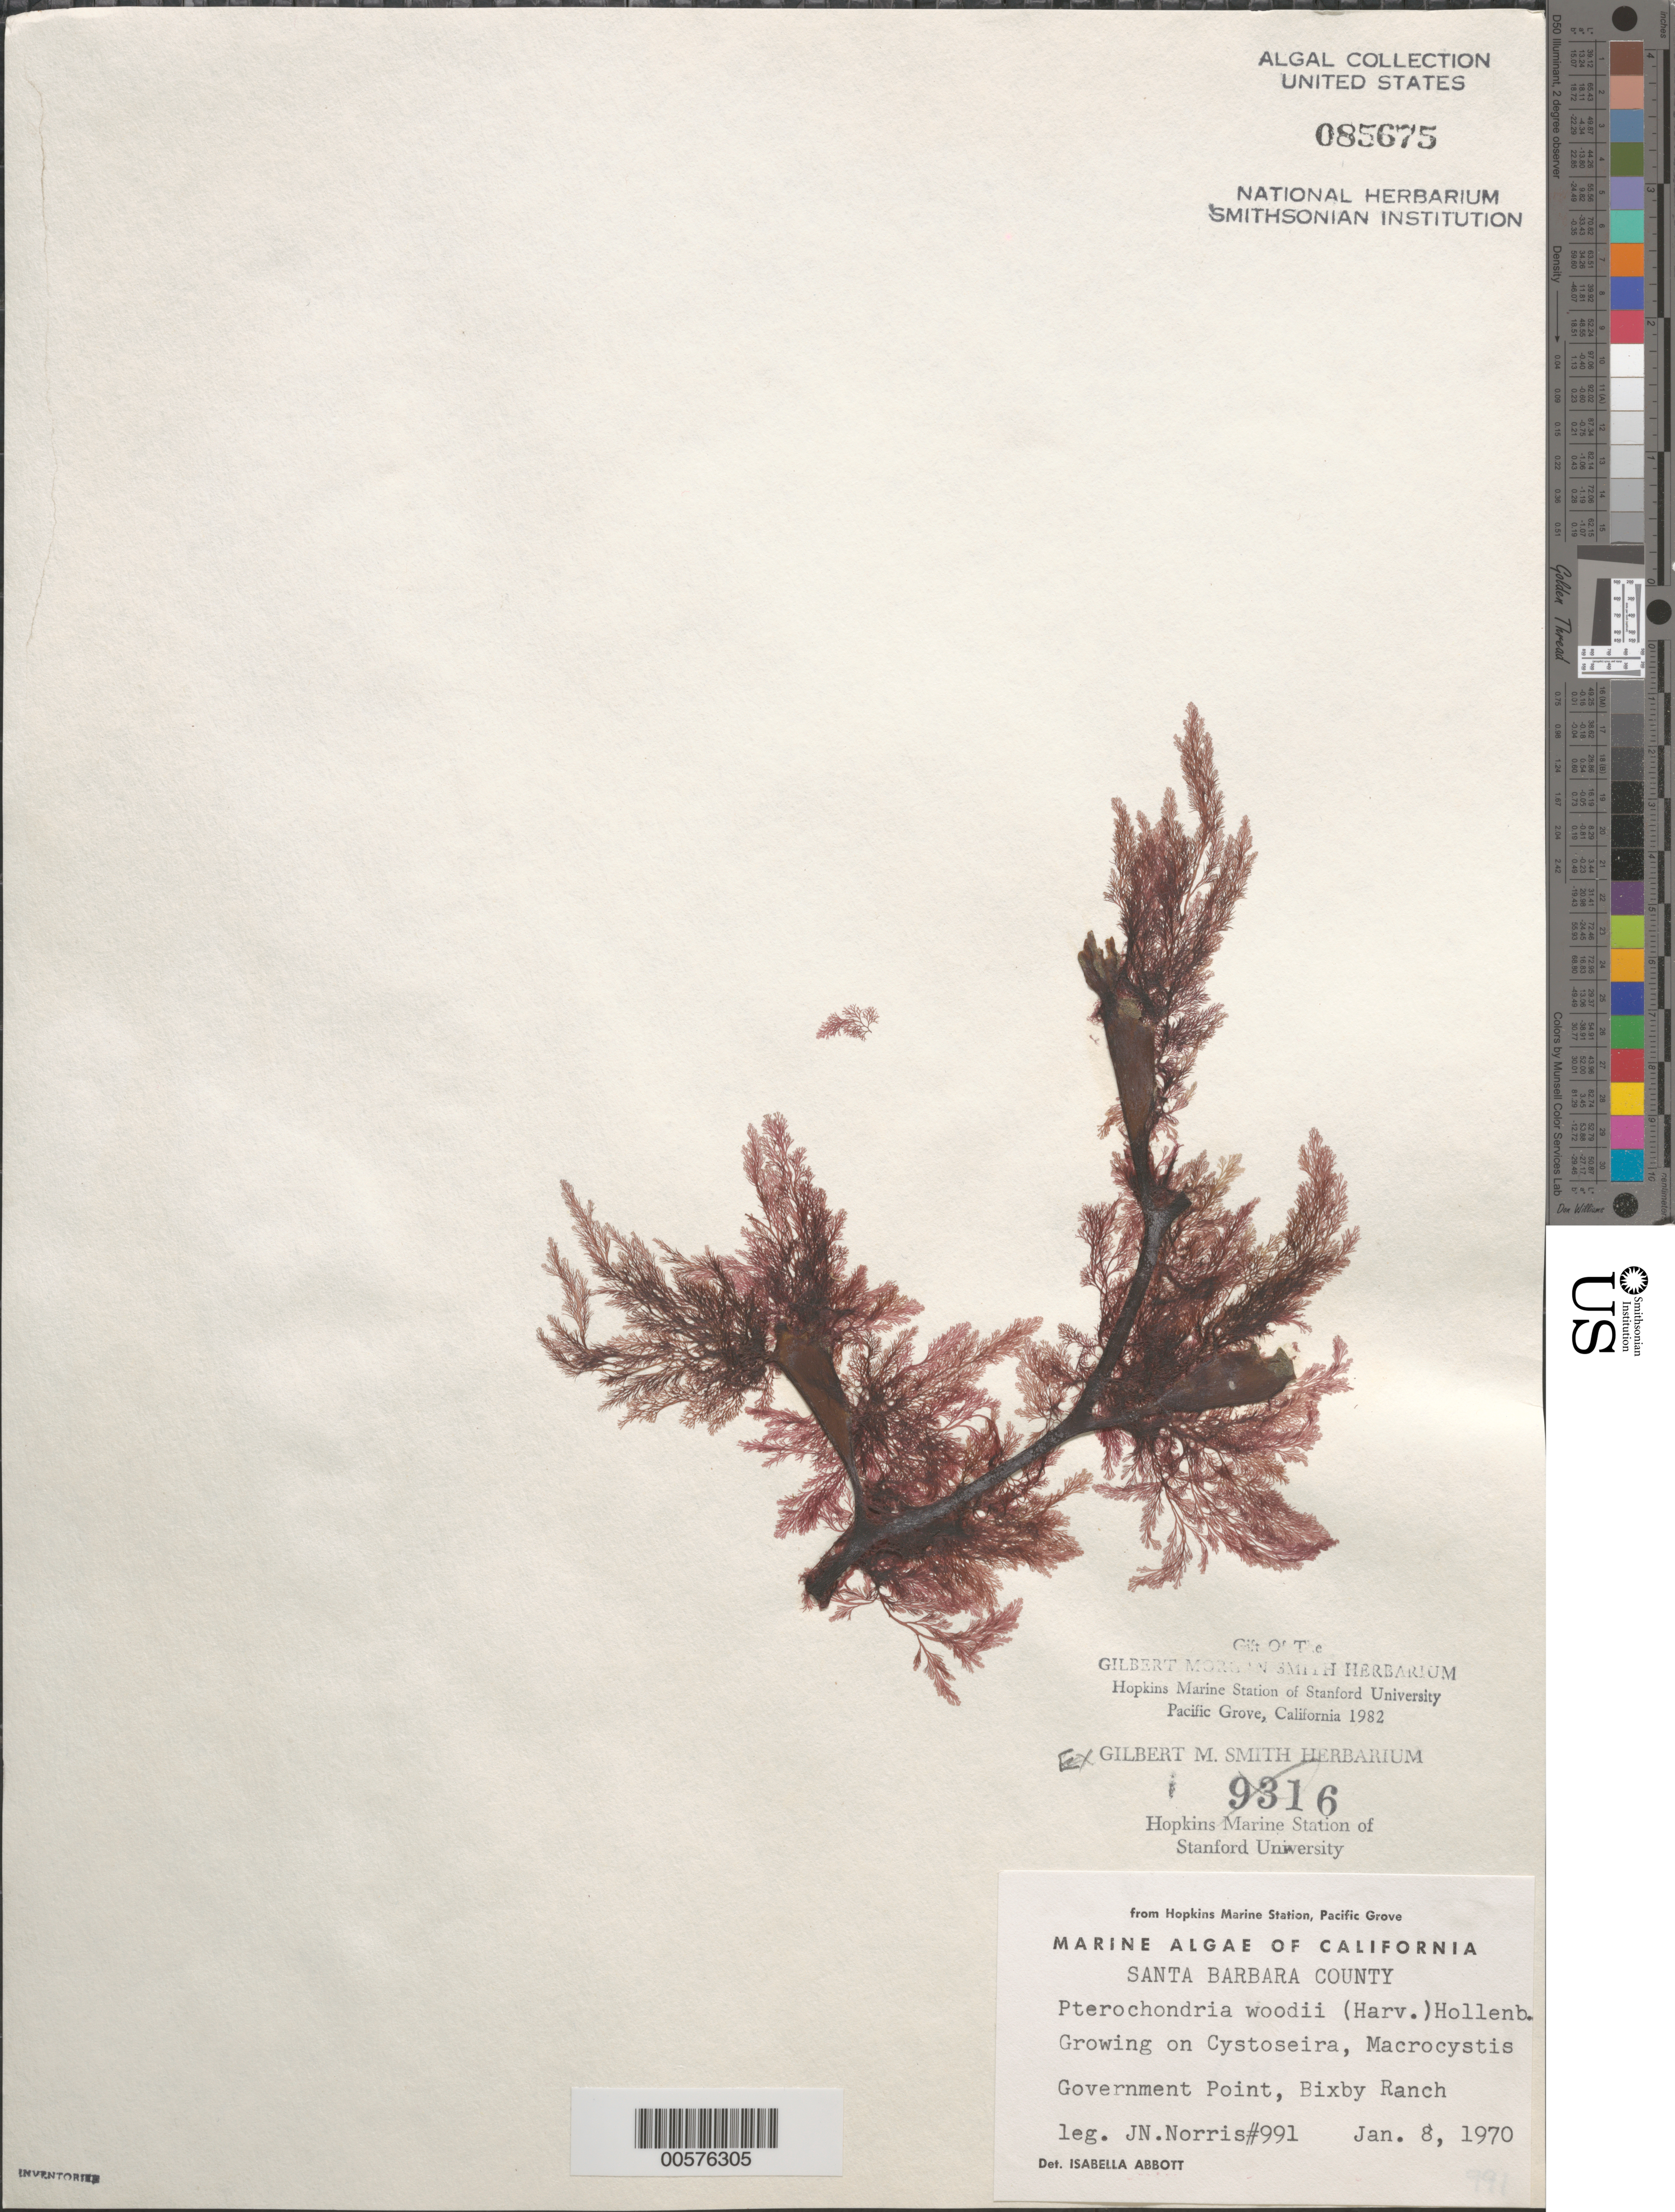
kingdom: Plantae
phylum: Rhodophyta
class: Florideophyceae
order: Ceramiales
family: Rhodomelaceae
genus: Pterochondria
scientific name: Pterochondria woodii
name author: (Harv.) Hollenb.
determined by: Abbott, Isabella A.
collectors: J. N. Norris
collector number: JN-991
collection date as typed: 08 Jan 1970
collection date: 1970-01-08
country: United States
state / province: California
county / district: Santa Barbara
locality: Government Point, Bixby Ranch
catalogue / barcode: US 85675